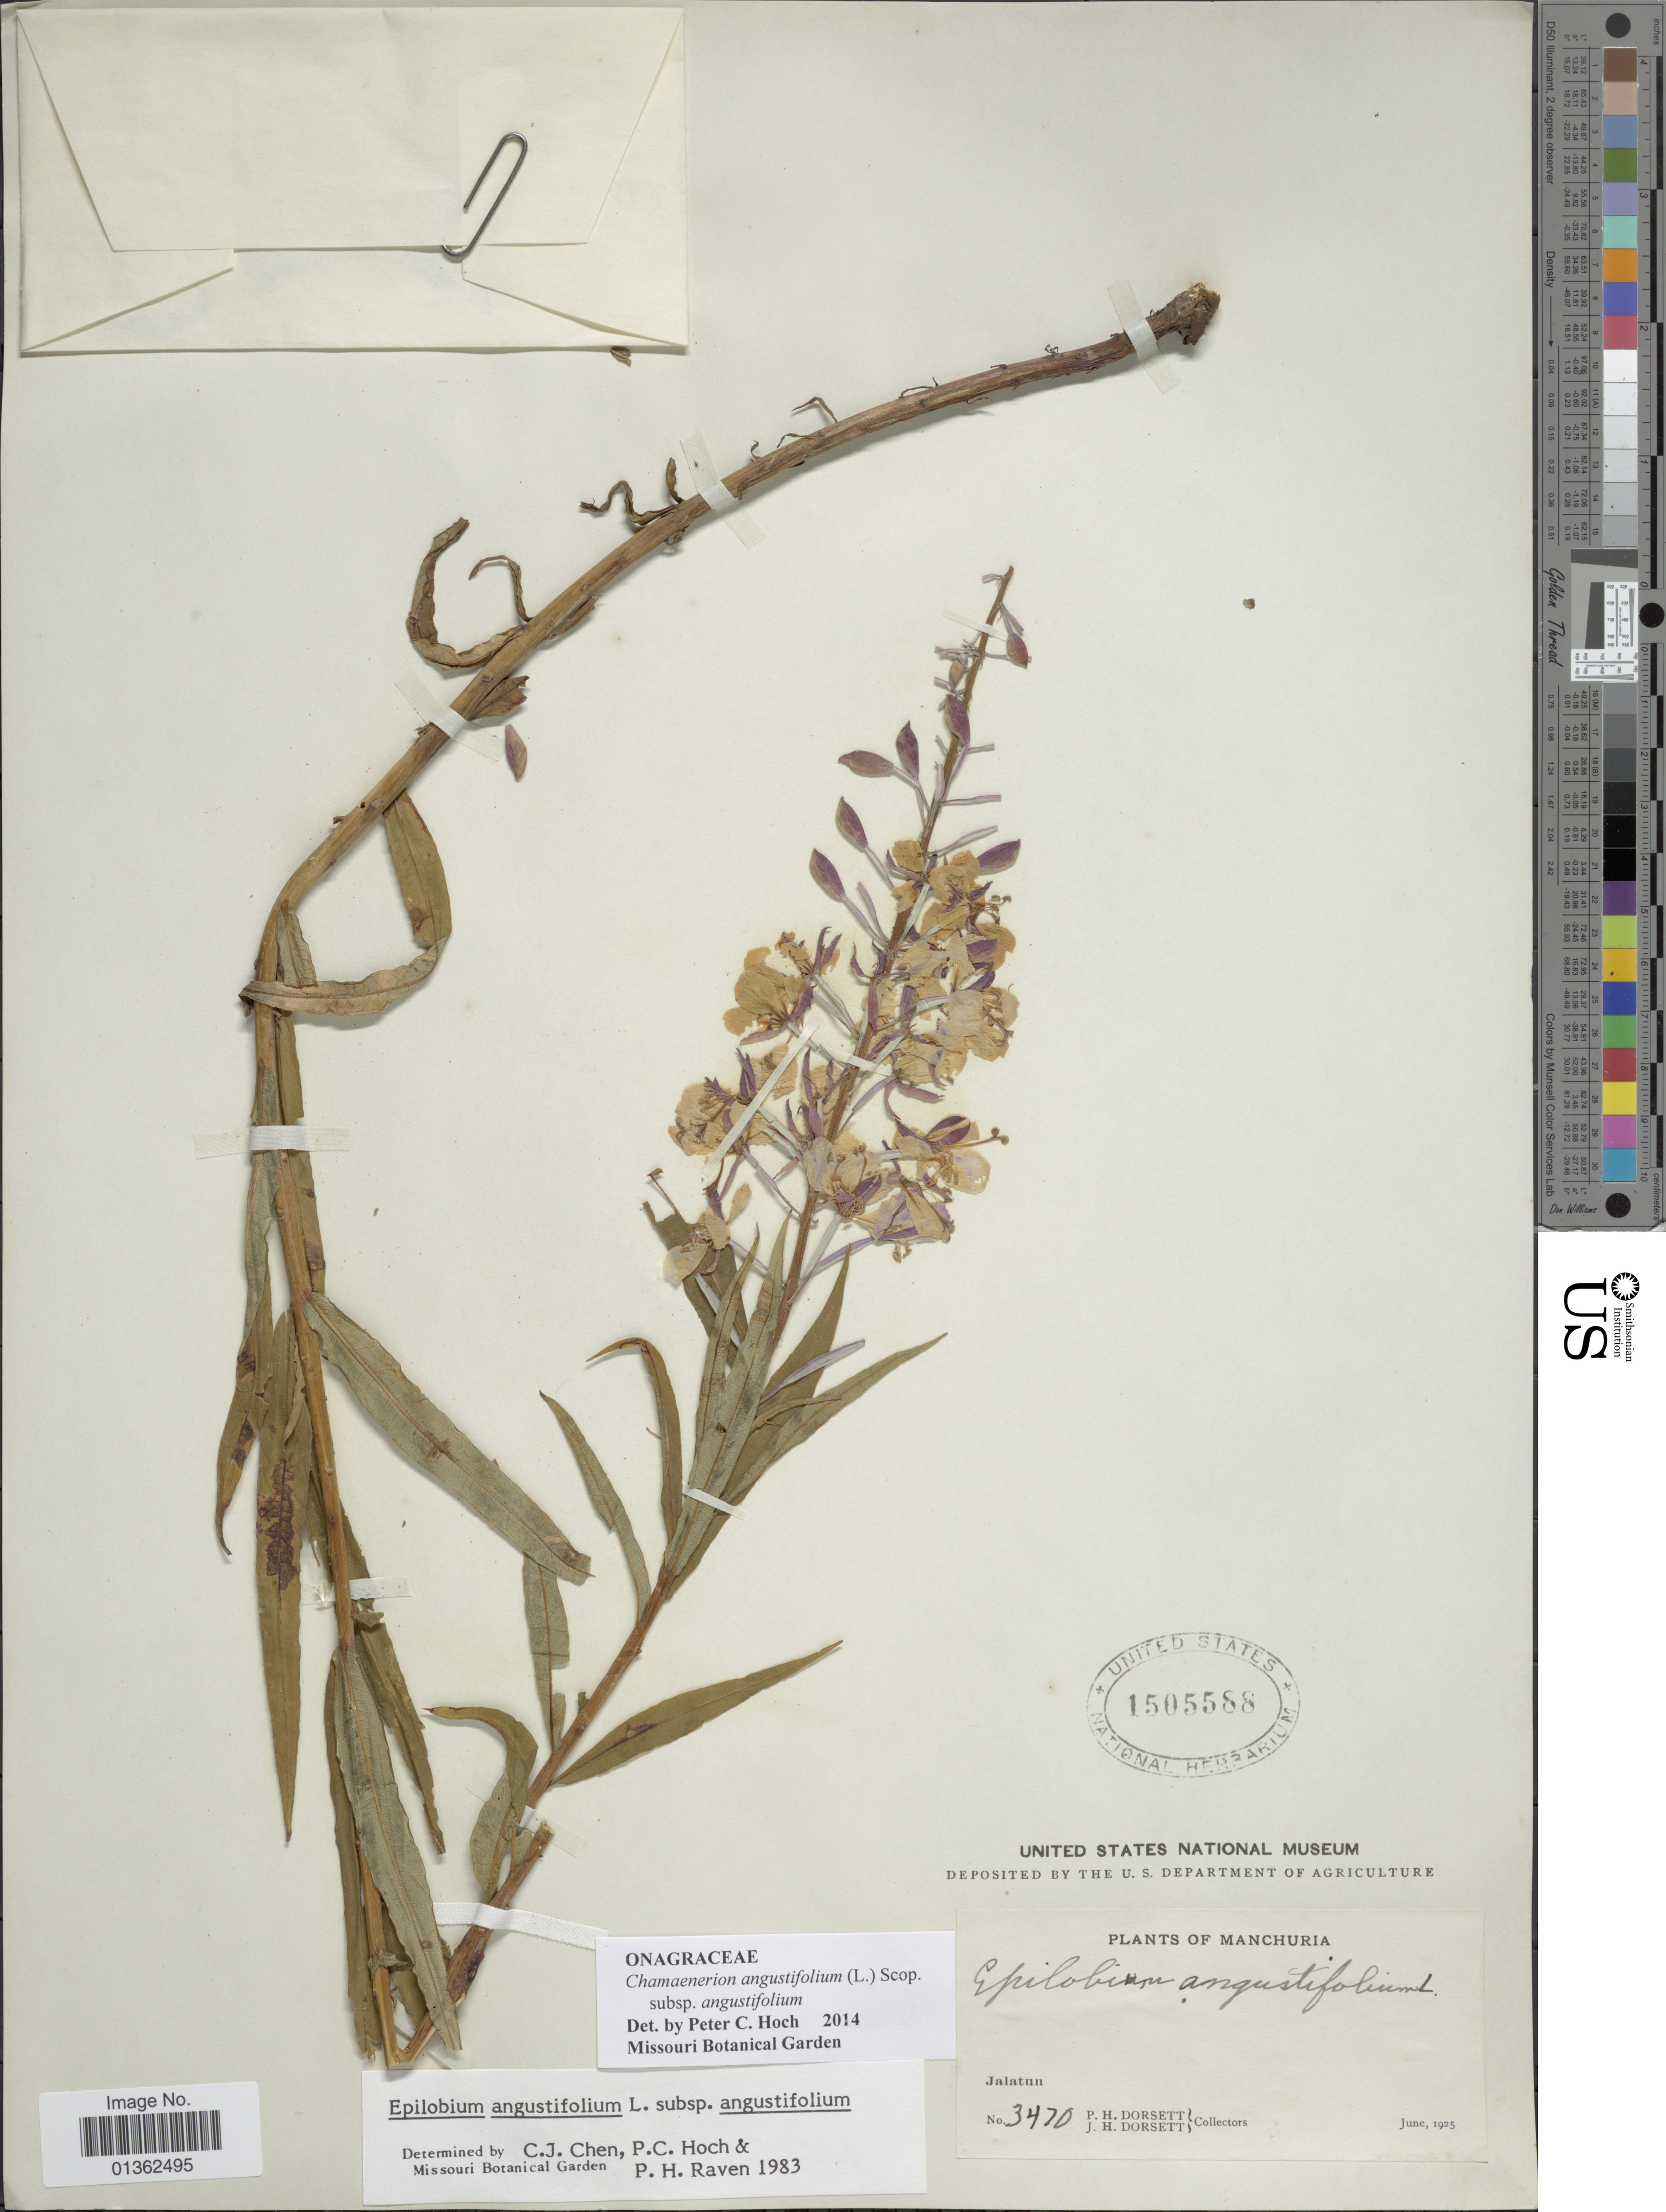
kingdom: Plantae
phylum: Tracheophyta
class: Magnoliopsida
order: Myrtales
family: Onagraceae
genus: Chamaenerion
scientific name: Chamaenerion angustifolium subsp. angustifolium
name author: (L.) Scop.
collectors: P. H. Dorsett & J. Dorsett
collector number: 3470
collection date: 1925-06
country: China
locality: Manchuria. Jalatun.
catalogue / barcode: US 1505588